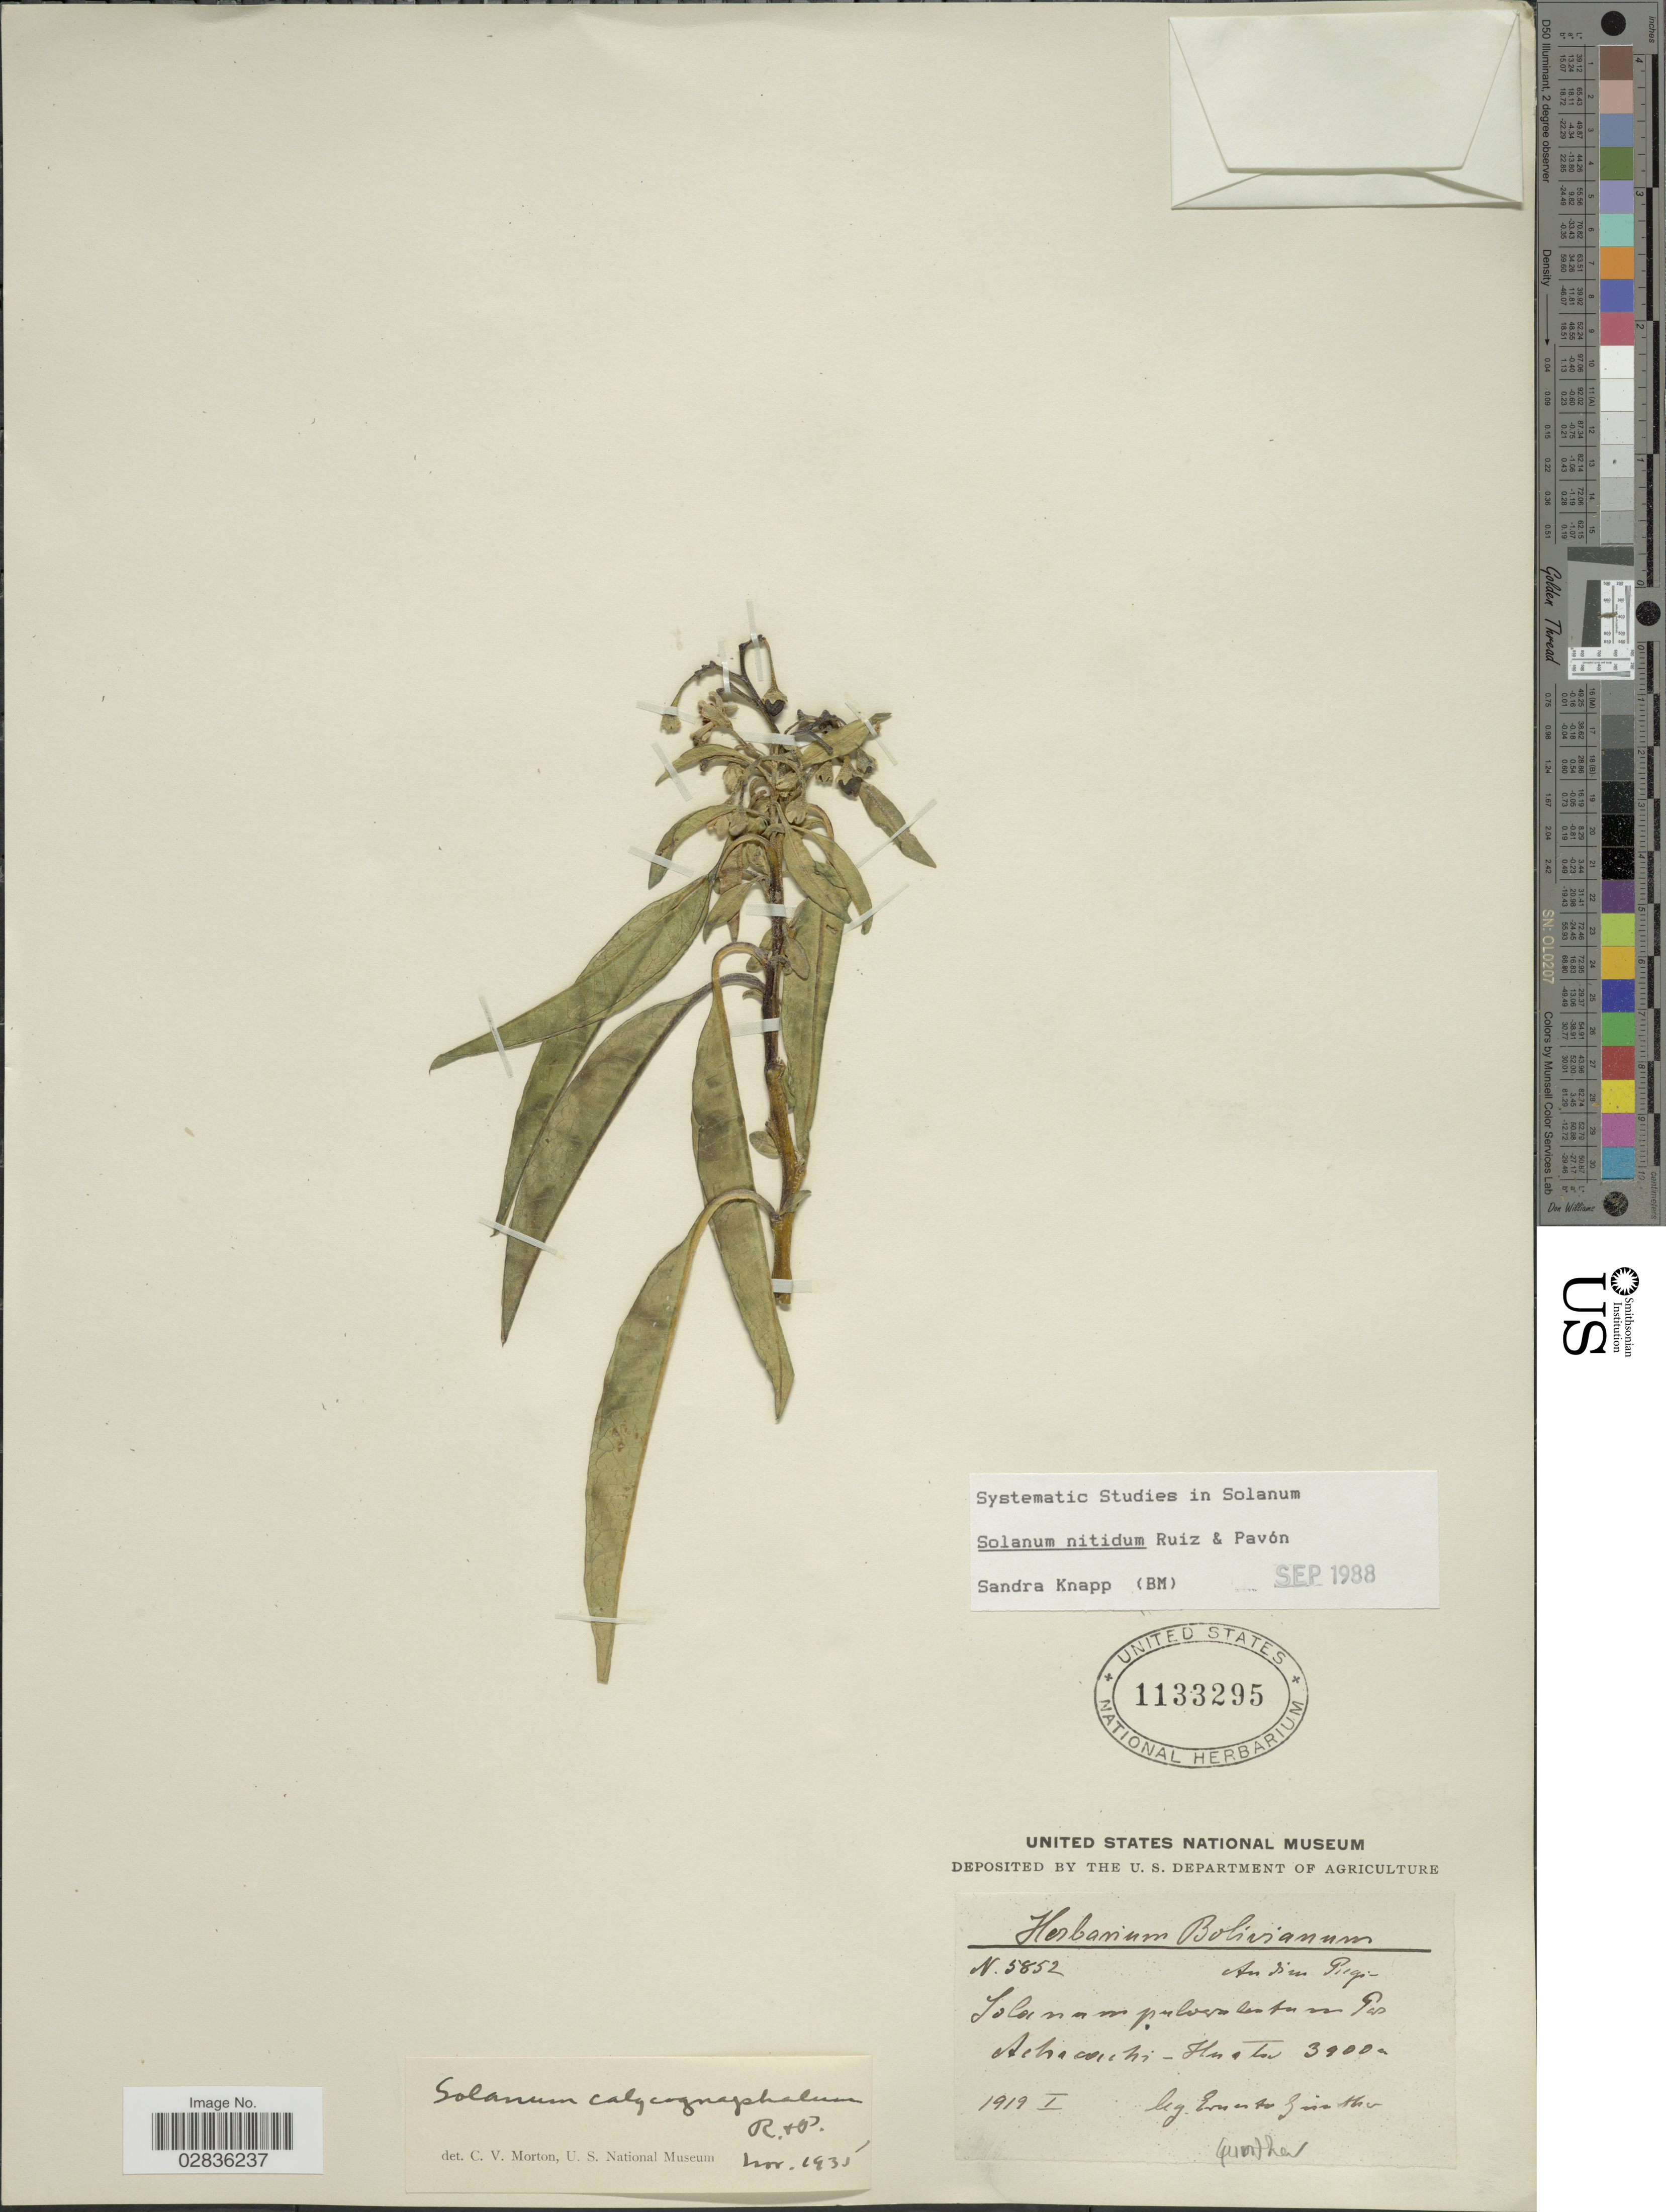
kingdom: Plantae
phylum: Tracheophyta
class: Magnoliopsida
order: Solanales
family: Solanaceae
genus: Solanum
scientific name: Solanum nitidum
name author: Ruiz & Pav.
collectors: E. Gunther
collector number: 5852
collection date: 1919-01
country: Bolivia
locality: Achacachi - Humacha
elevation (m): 3900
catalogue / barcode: US 1133295